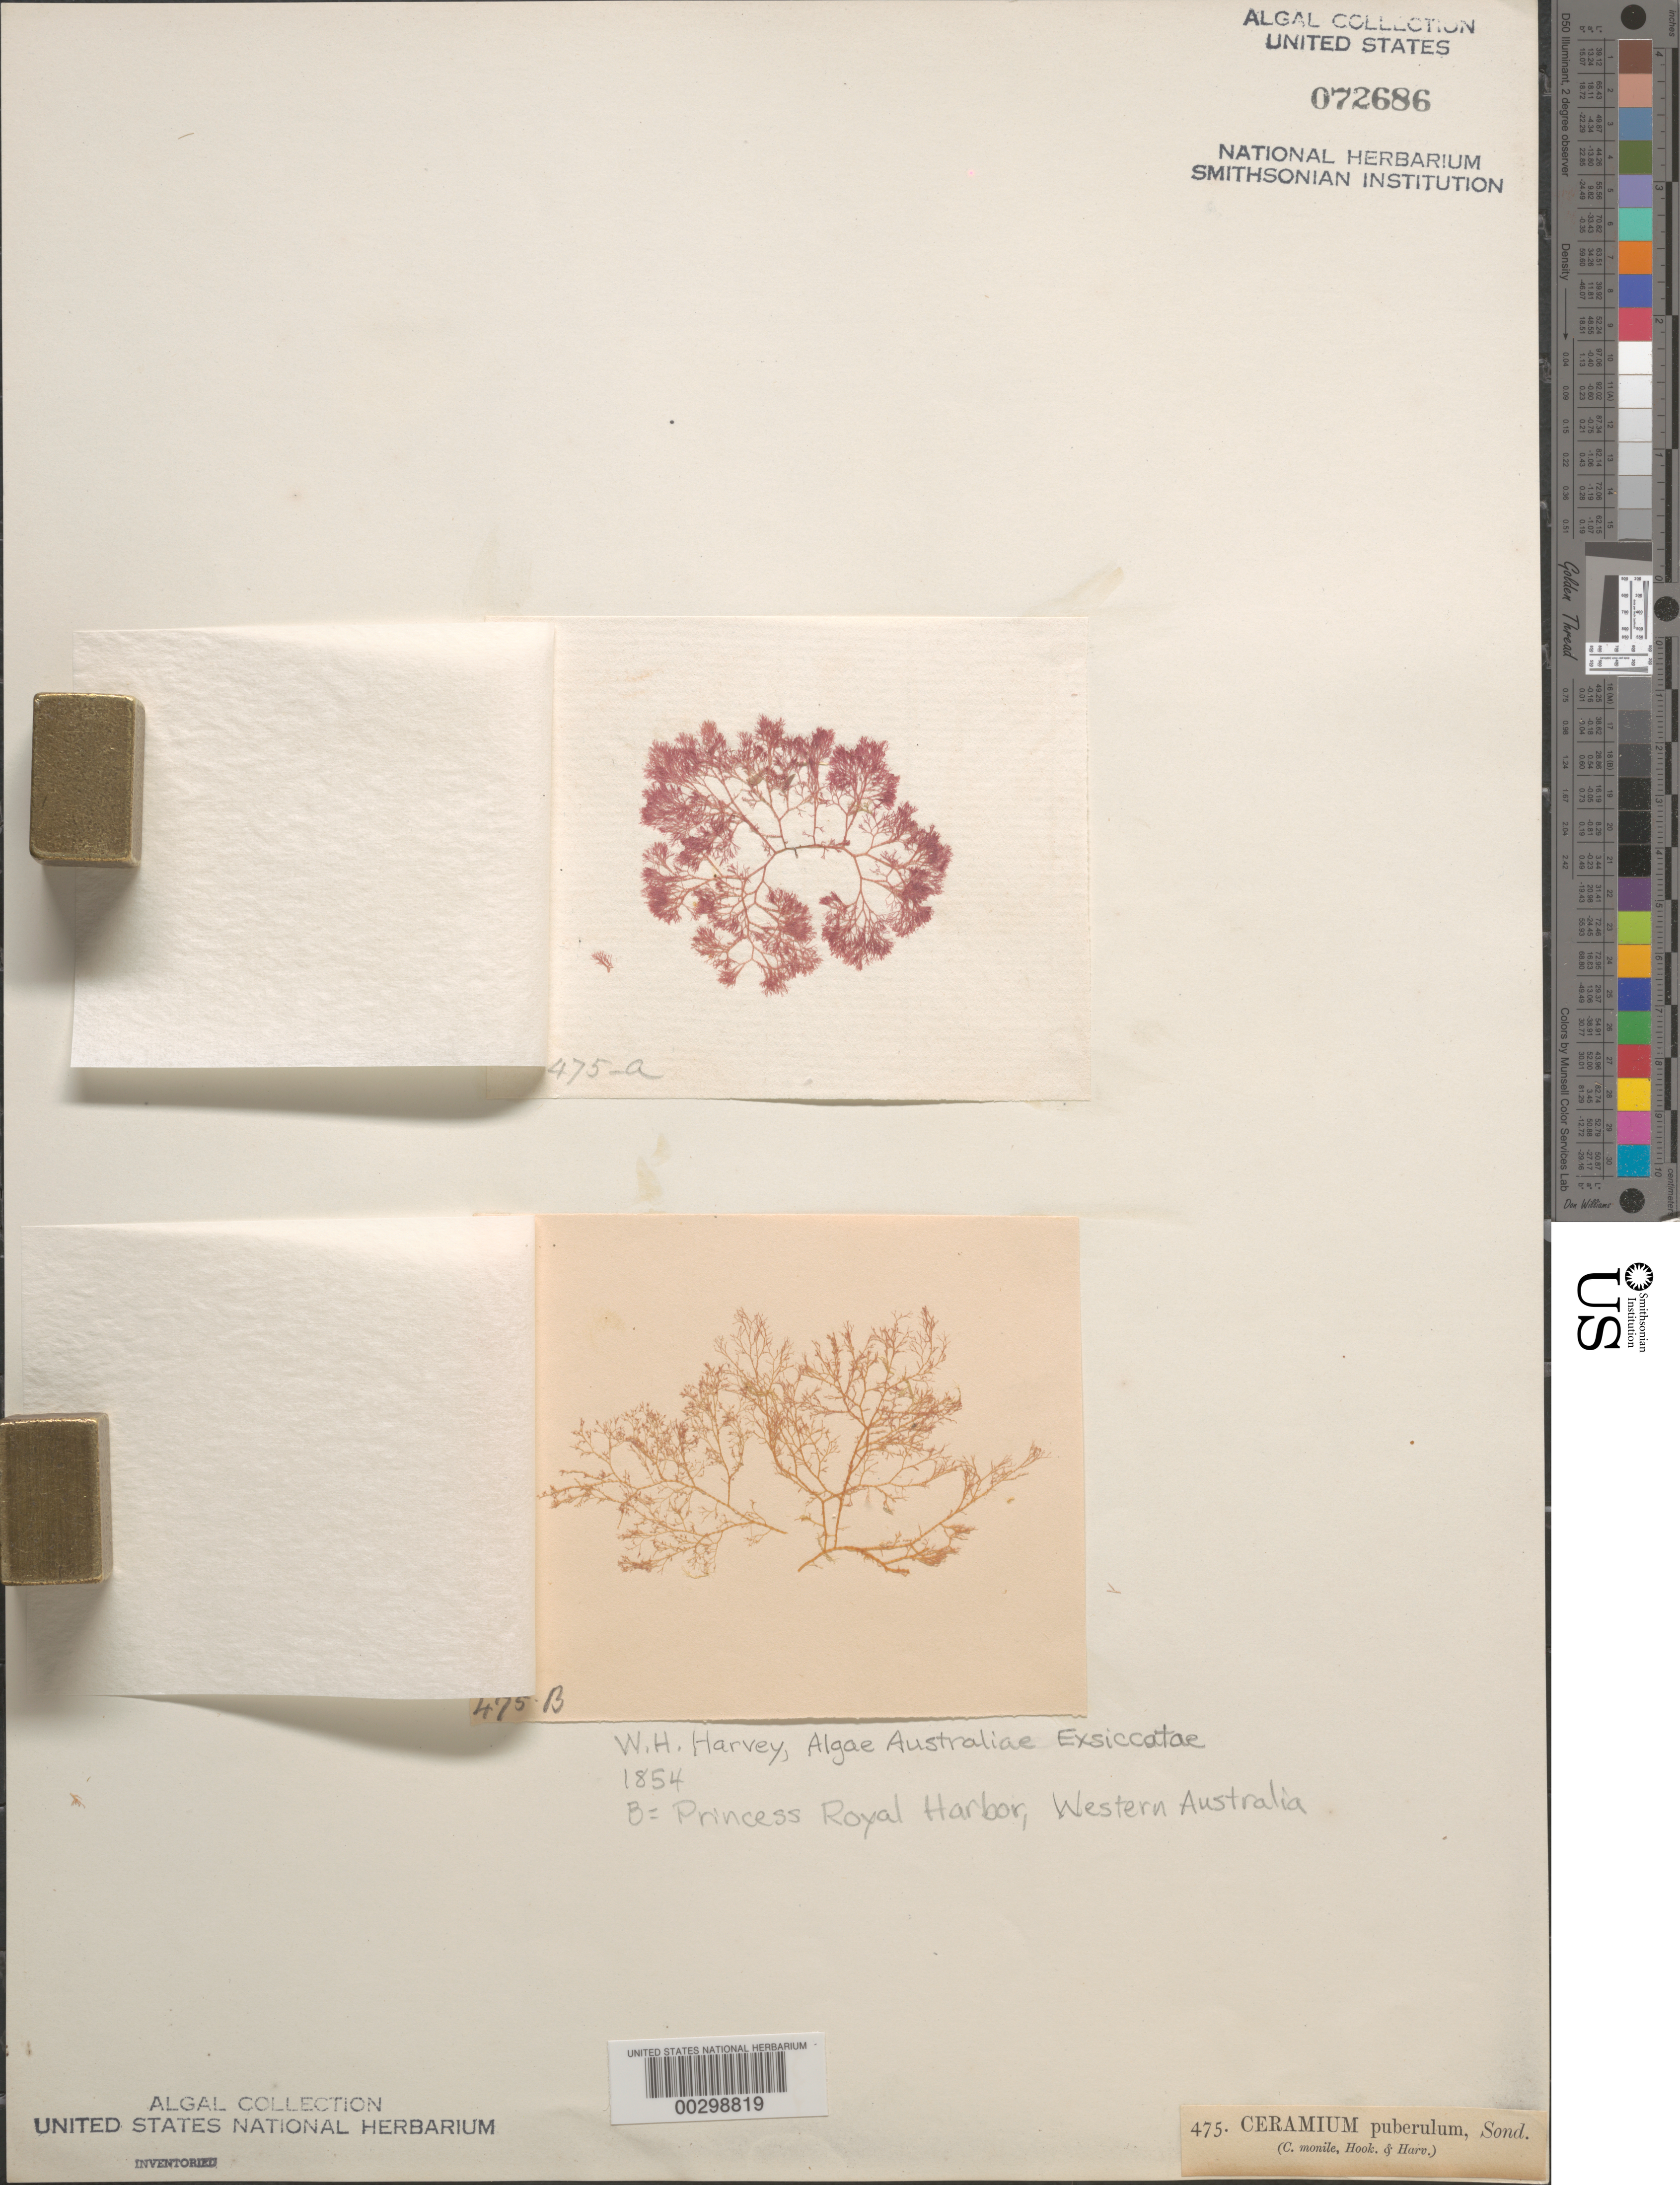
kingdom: Plantae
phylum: Rhodophyta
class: Florideophyceae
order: Ceramiales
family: Ceramiaceae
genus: Ceramium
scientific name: Ceramium puberulum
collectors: W. Harvey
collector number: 475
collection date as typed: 1854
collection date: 1854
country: Australia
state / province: Western Australia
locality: Princess Royal Harbor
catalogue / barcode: US 72686